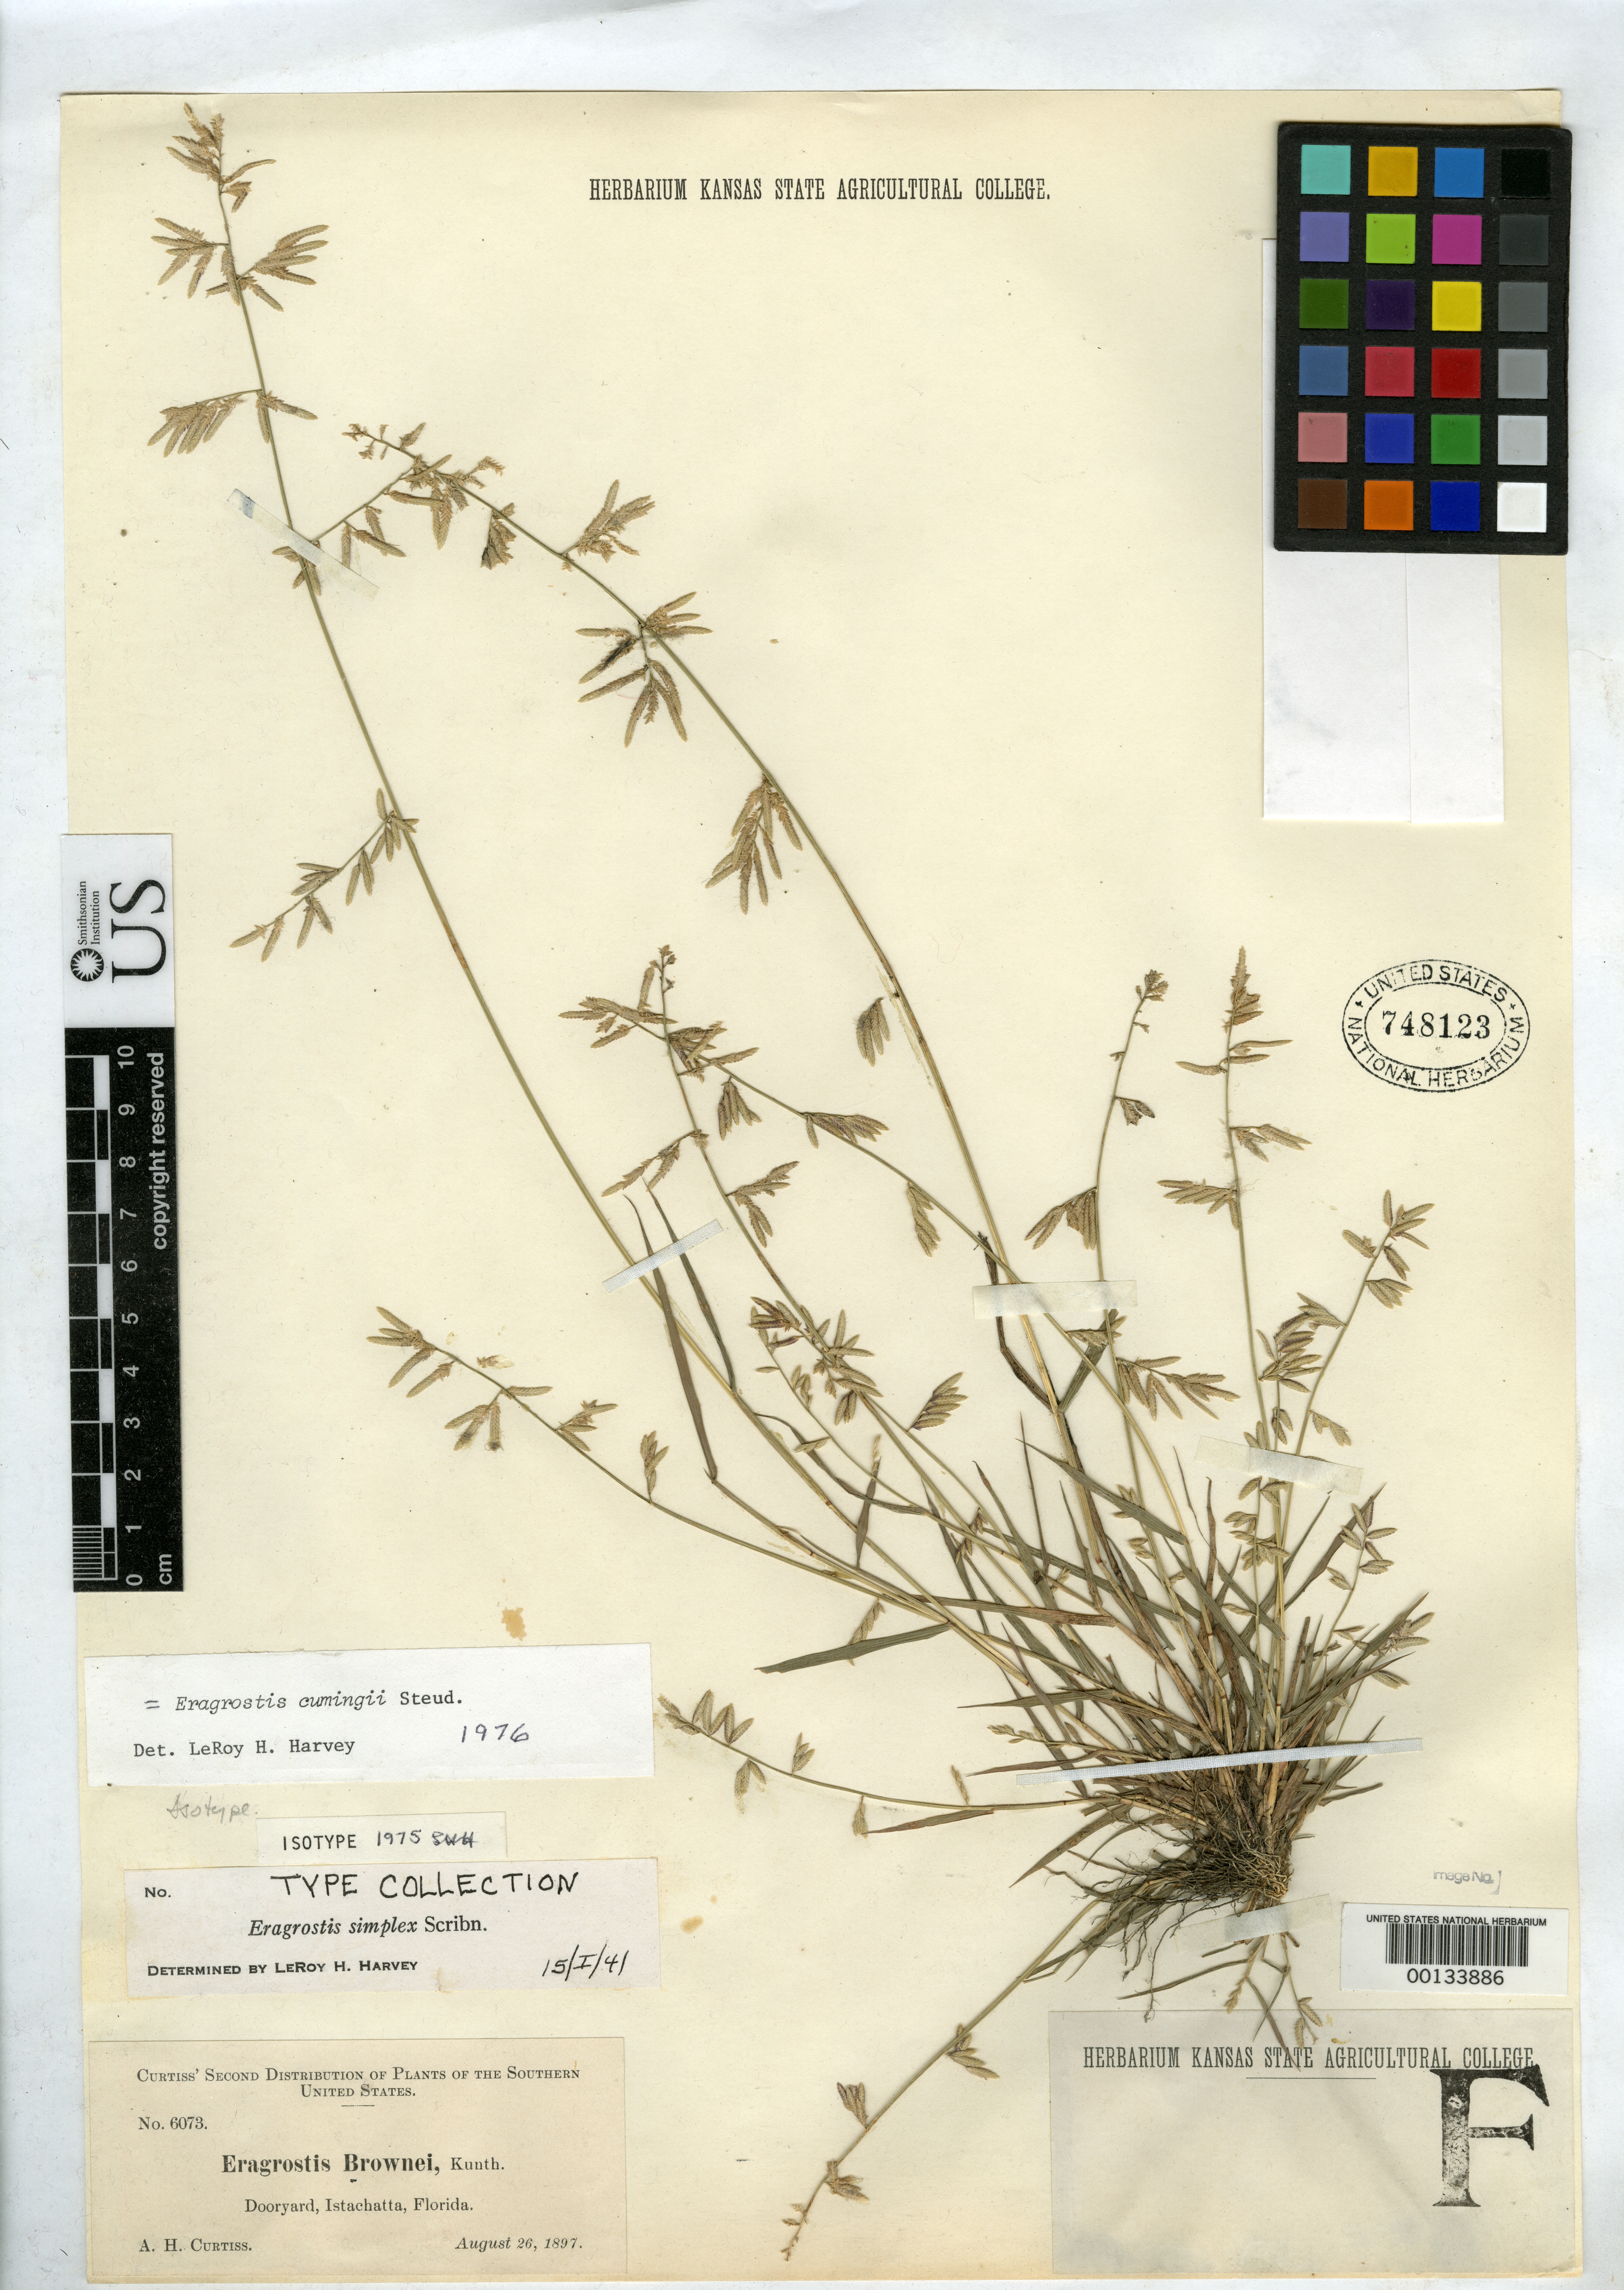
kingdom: Plantae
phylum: Tracheophyta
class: Liliopsida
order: Poales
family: Poaceae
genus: Eragrostis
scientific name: Eragrostis simplex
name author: Scribn.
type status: Isolectotype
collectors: A. H. Curtiss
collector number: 6073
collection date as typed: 26 Aug 1897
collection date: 1897-08-26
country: United States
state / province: Florida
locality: Dooryard, Istachatta.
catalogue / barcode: US 748123